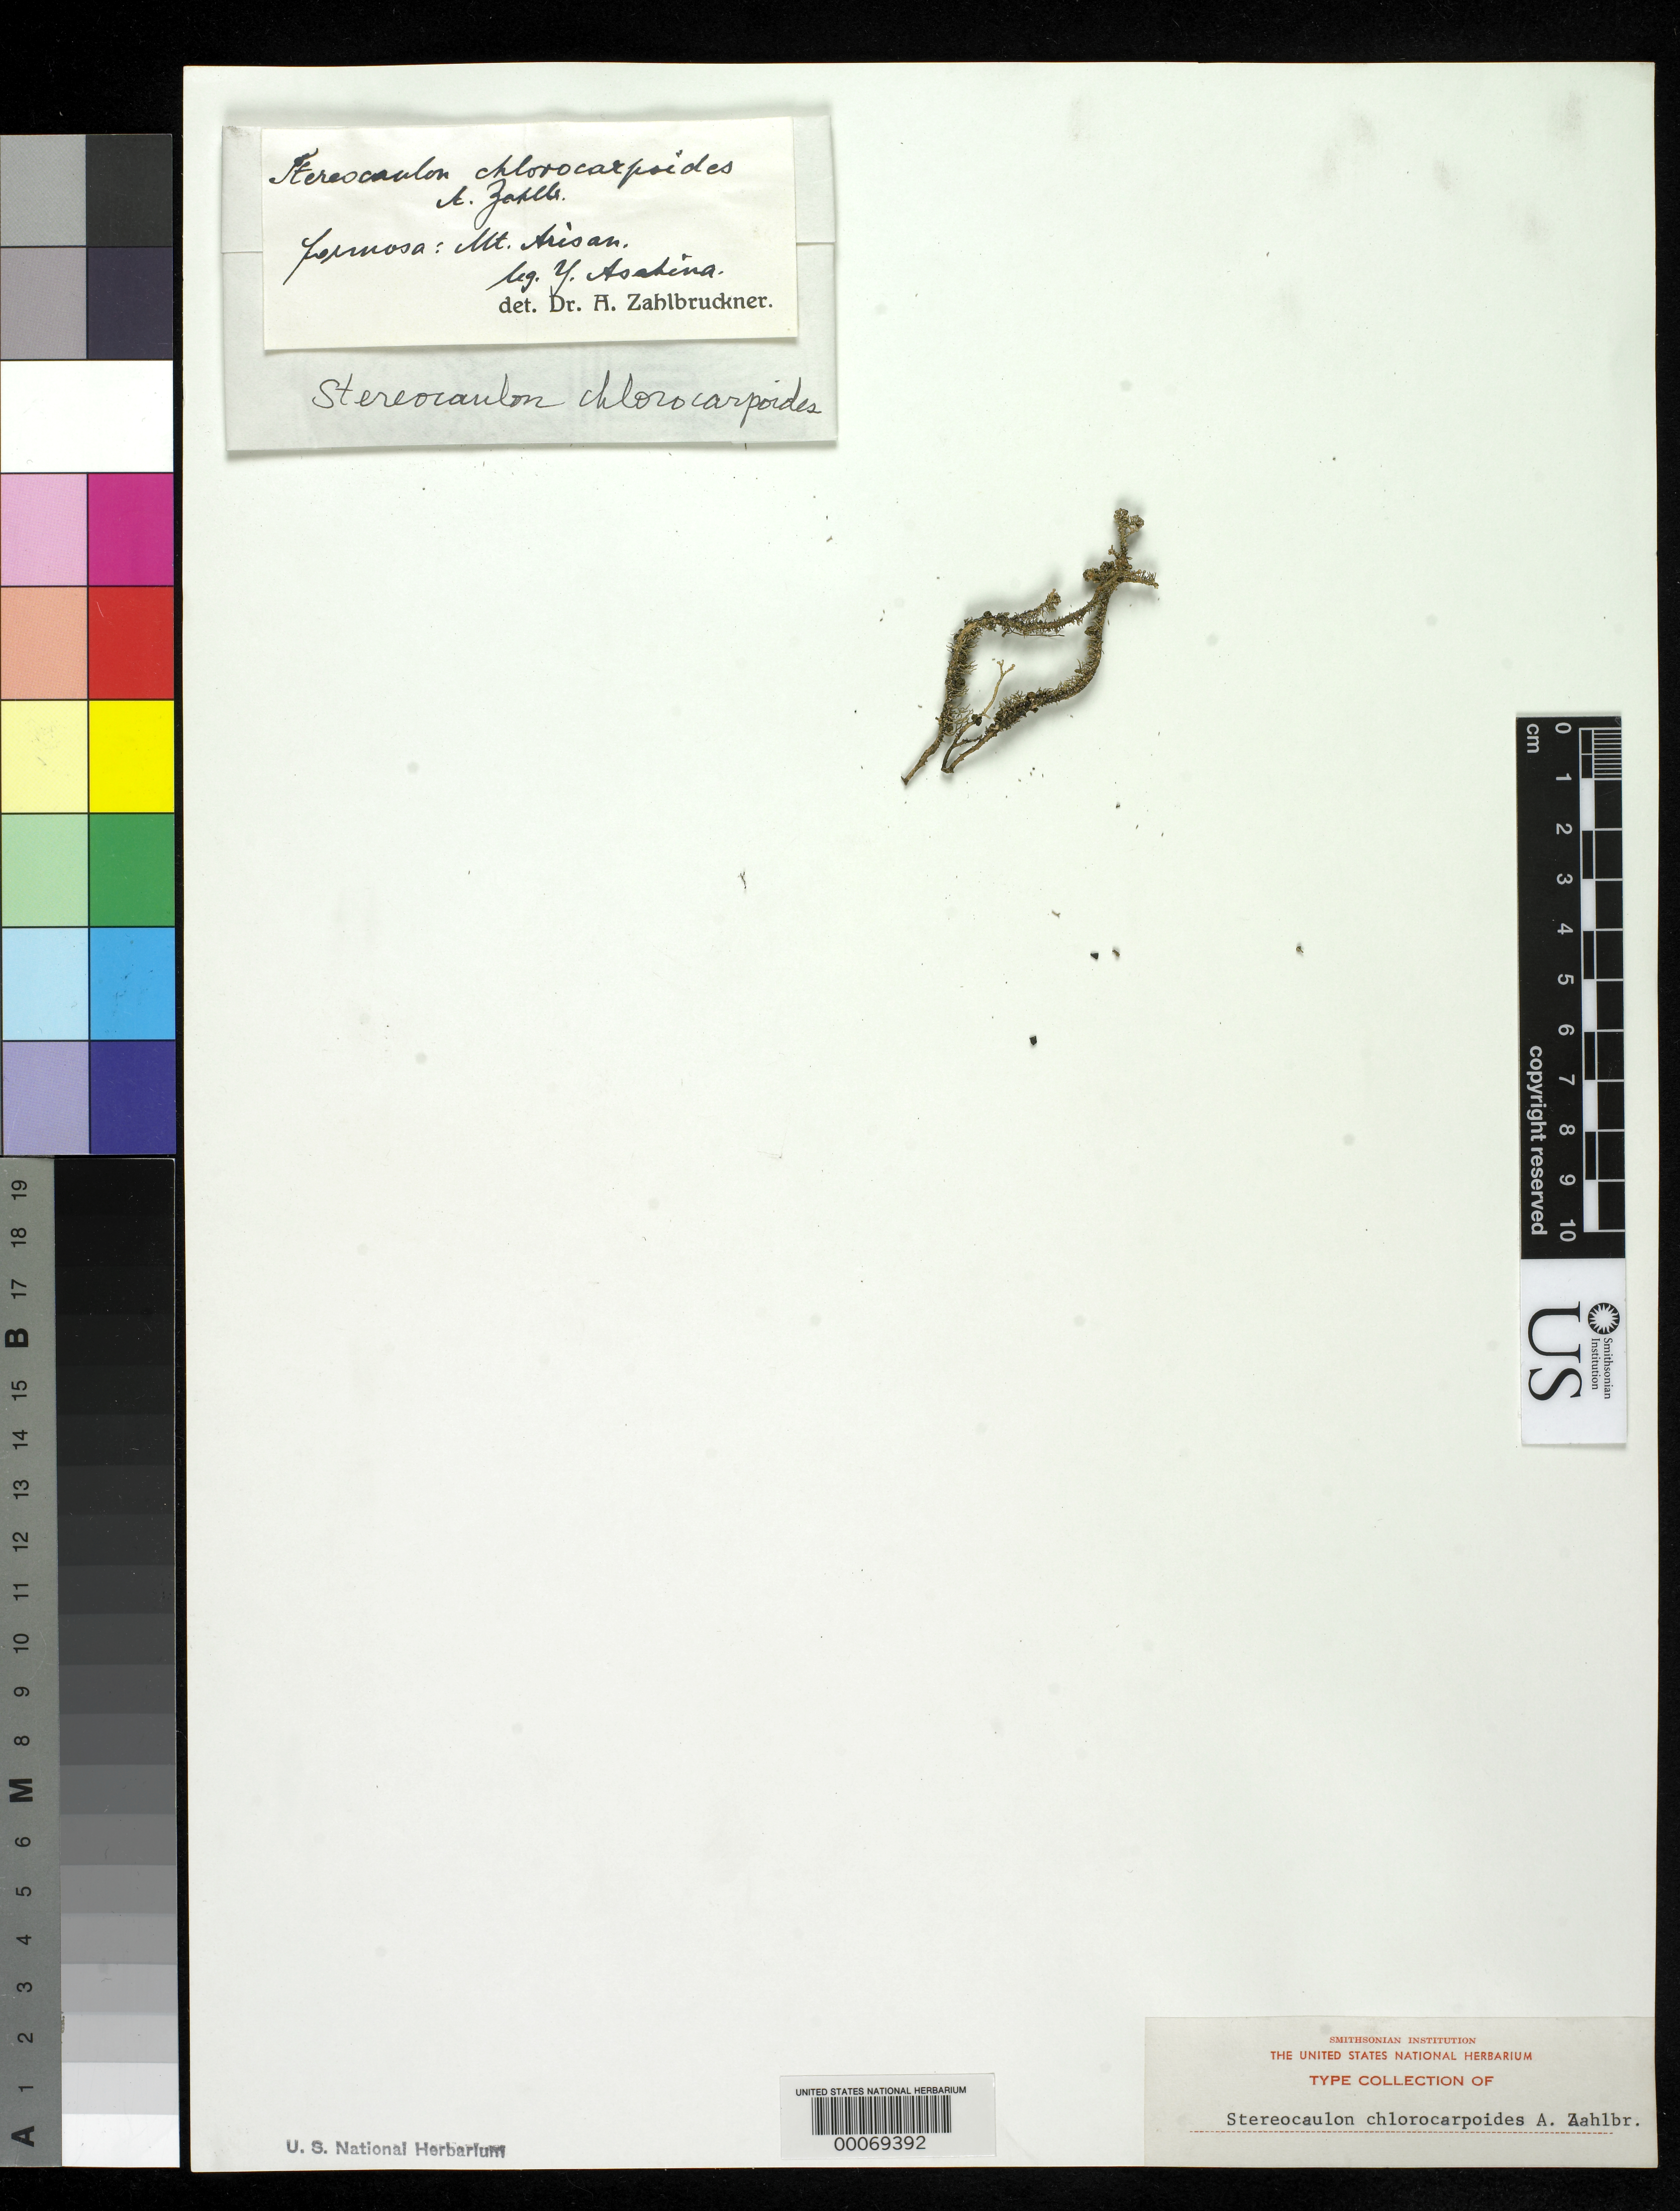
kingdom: Fungi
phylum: Ascomycota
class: Lecanoromycetes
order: Lecanorales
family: Stereocaulaceae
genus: Stereocaulon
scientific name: Stereocaulon chlorocarpoides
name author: Zahlbr.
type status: Isotype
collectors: Y. Asahina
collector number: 219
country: Taiwan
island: Taiwan [Formosa]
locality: Nimandaira, Mt. Arisan.